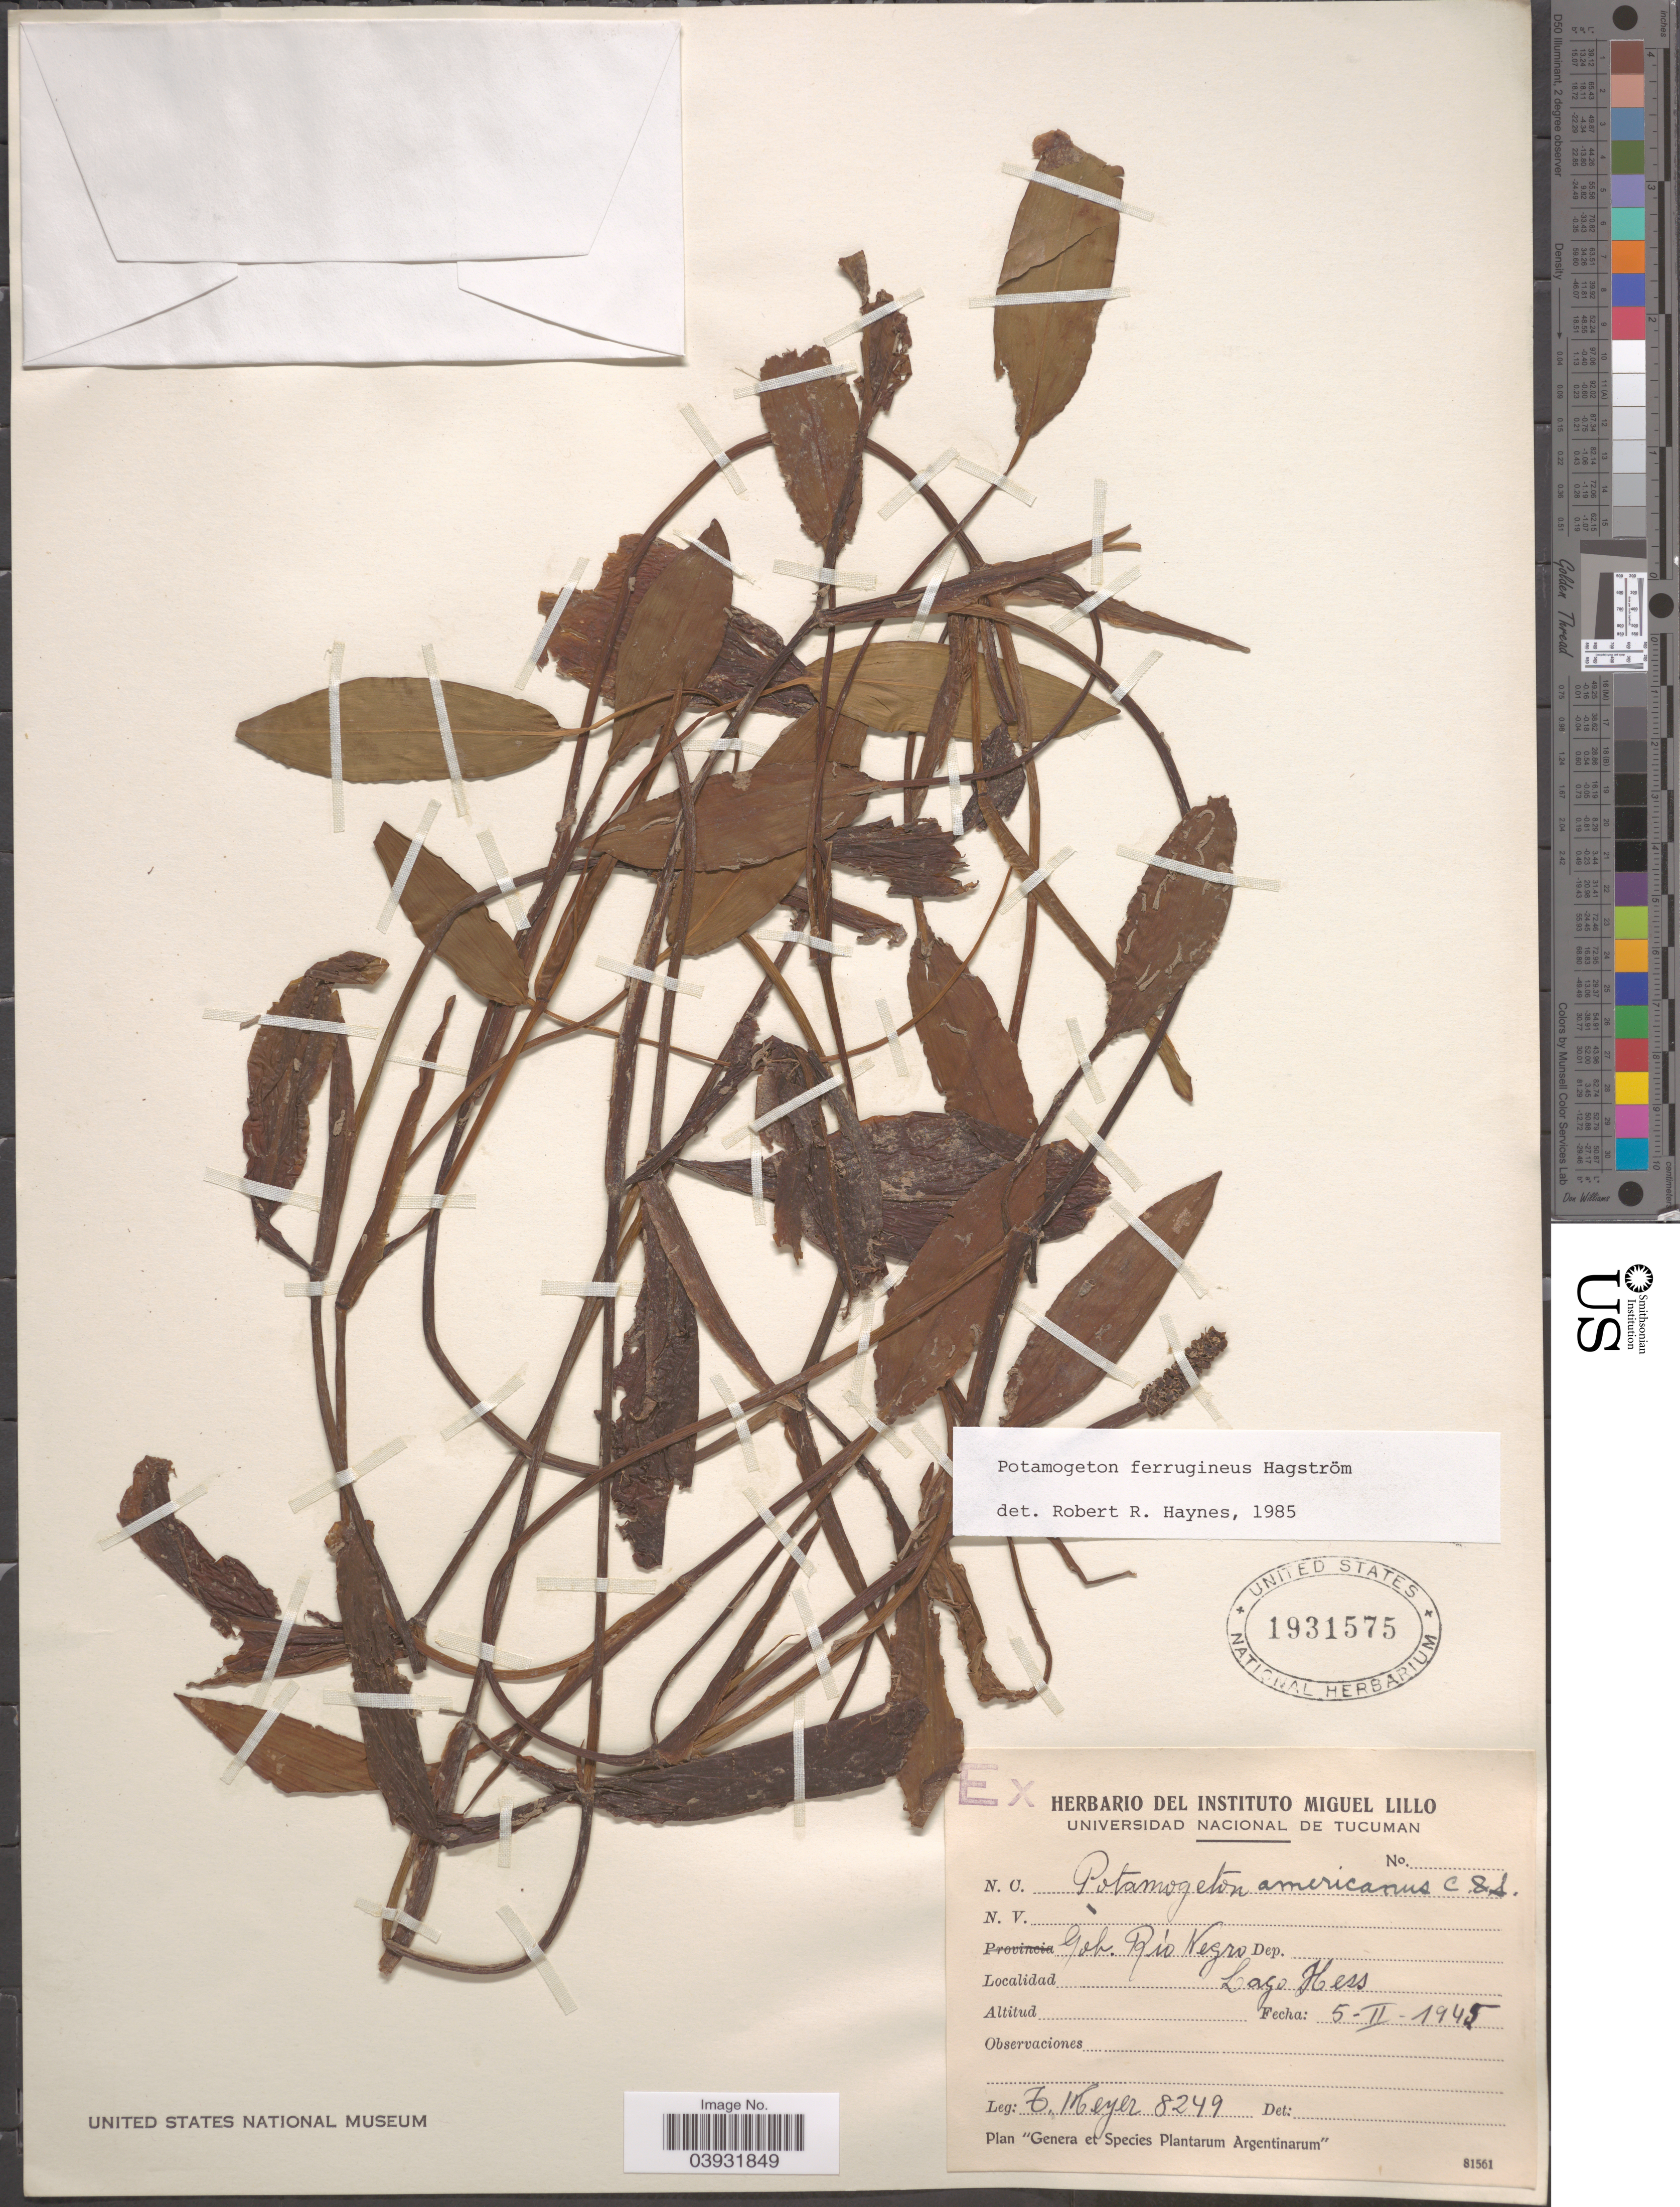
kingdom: Plantae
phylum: Tracheophyta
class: Liliopsida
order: Alismatales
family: Potamogetonaceae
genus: Potamogeton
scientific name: Potamogeton ferrugineus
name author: Hagstr.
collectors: F. Meyer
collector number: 8249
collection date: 1945-02-05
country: Argentina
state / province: Rio Negro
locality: Gob. Río Negro. Lago Hess.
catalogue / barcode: US 1931575